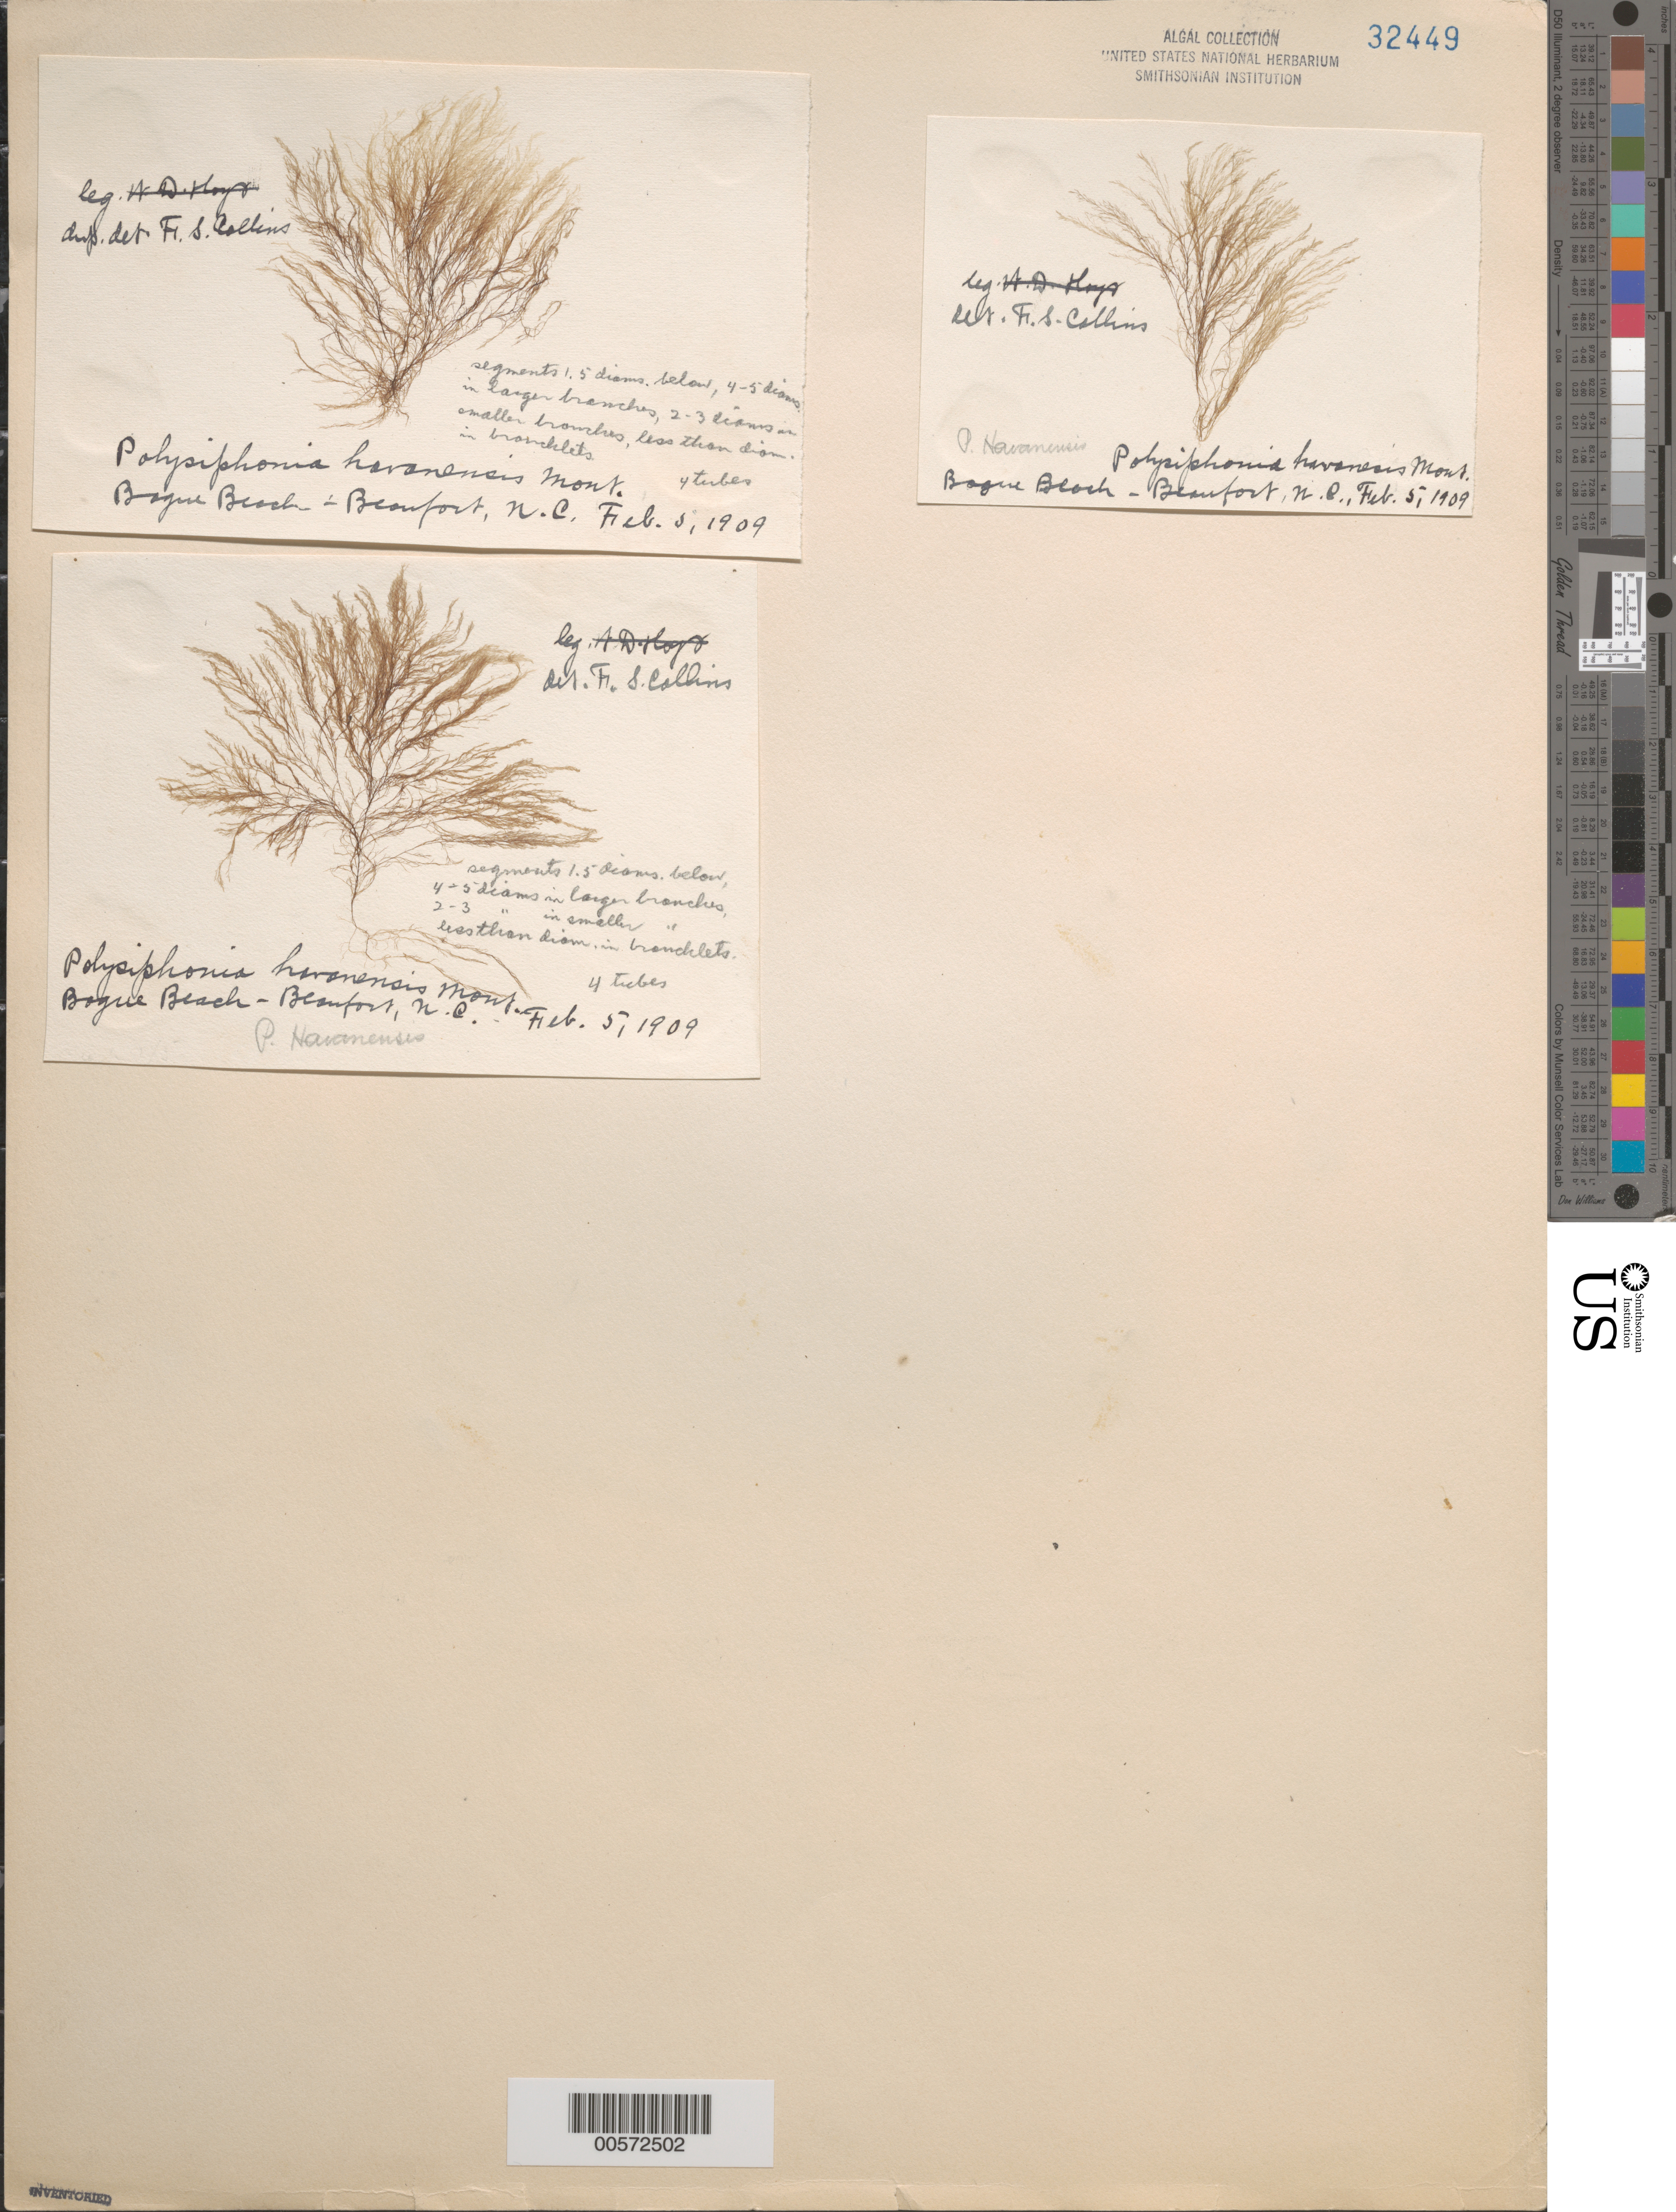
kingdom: Plantae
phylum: Rhodophyta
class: Florideophyceae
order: Ceramiales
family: Rhodomelaceae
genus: Polysiphonia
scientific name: Polysiphonia havanensis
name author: Mont.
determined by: Collins, Frank S.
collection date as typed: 05 Feb 1909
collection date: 1909-02-05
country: United States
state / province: North Carolina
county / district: Carteret County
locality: Beaufort, Bogue Beach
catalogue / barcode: US 32449